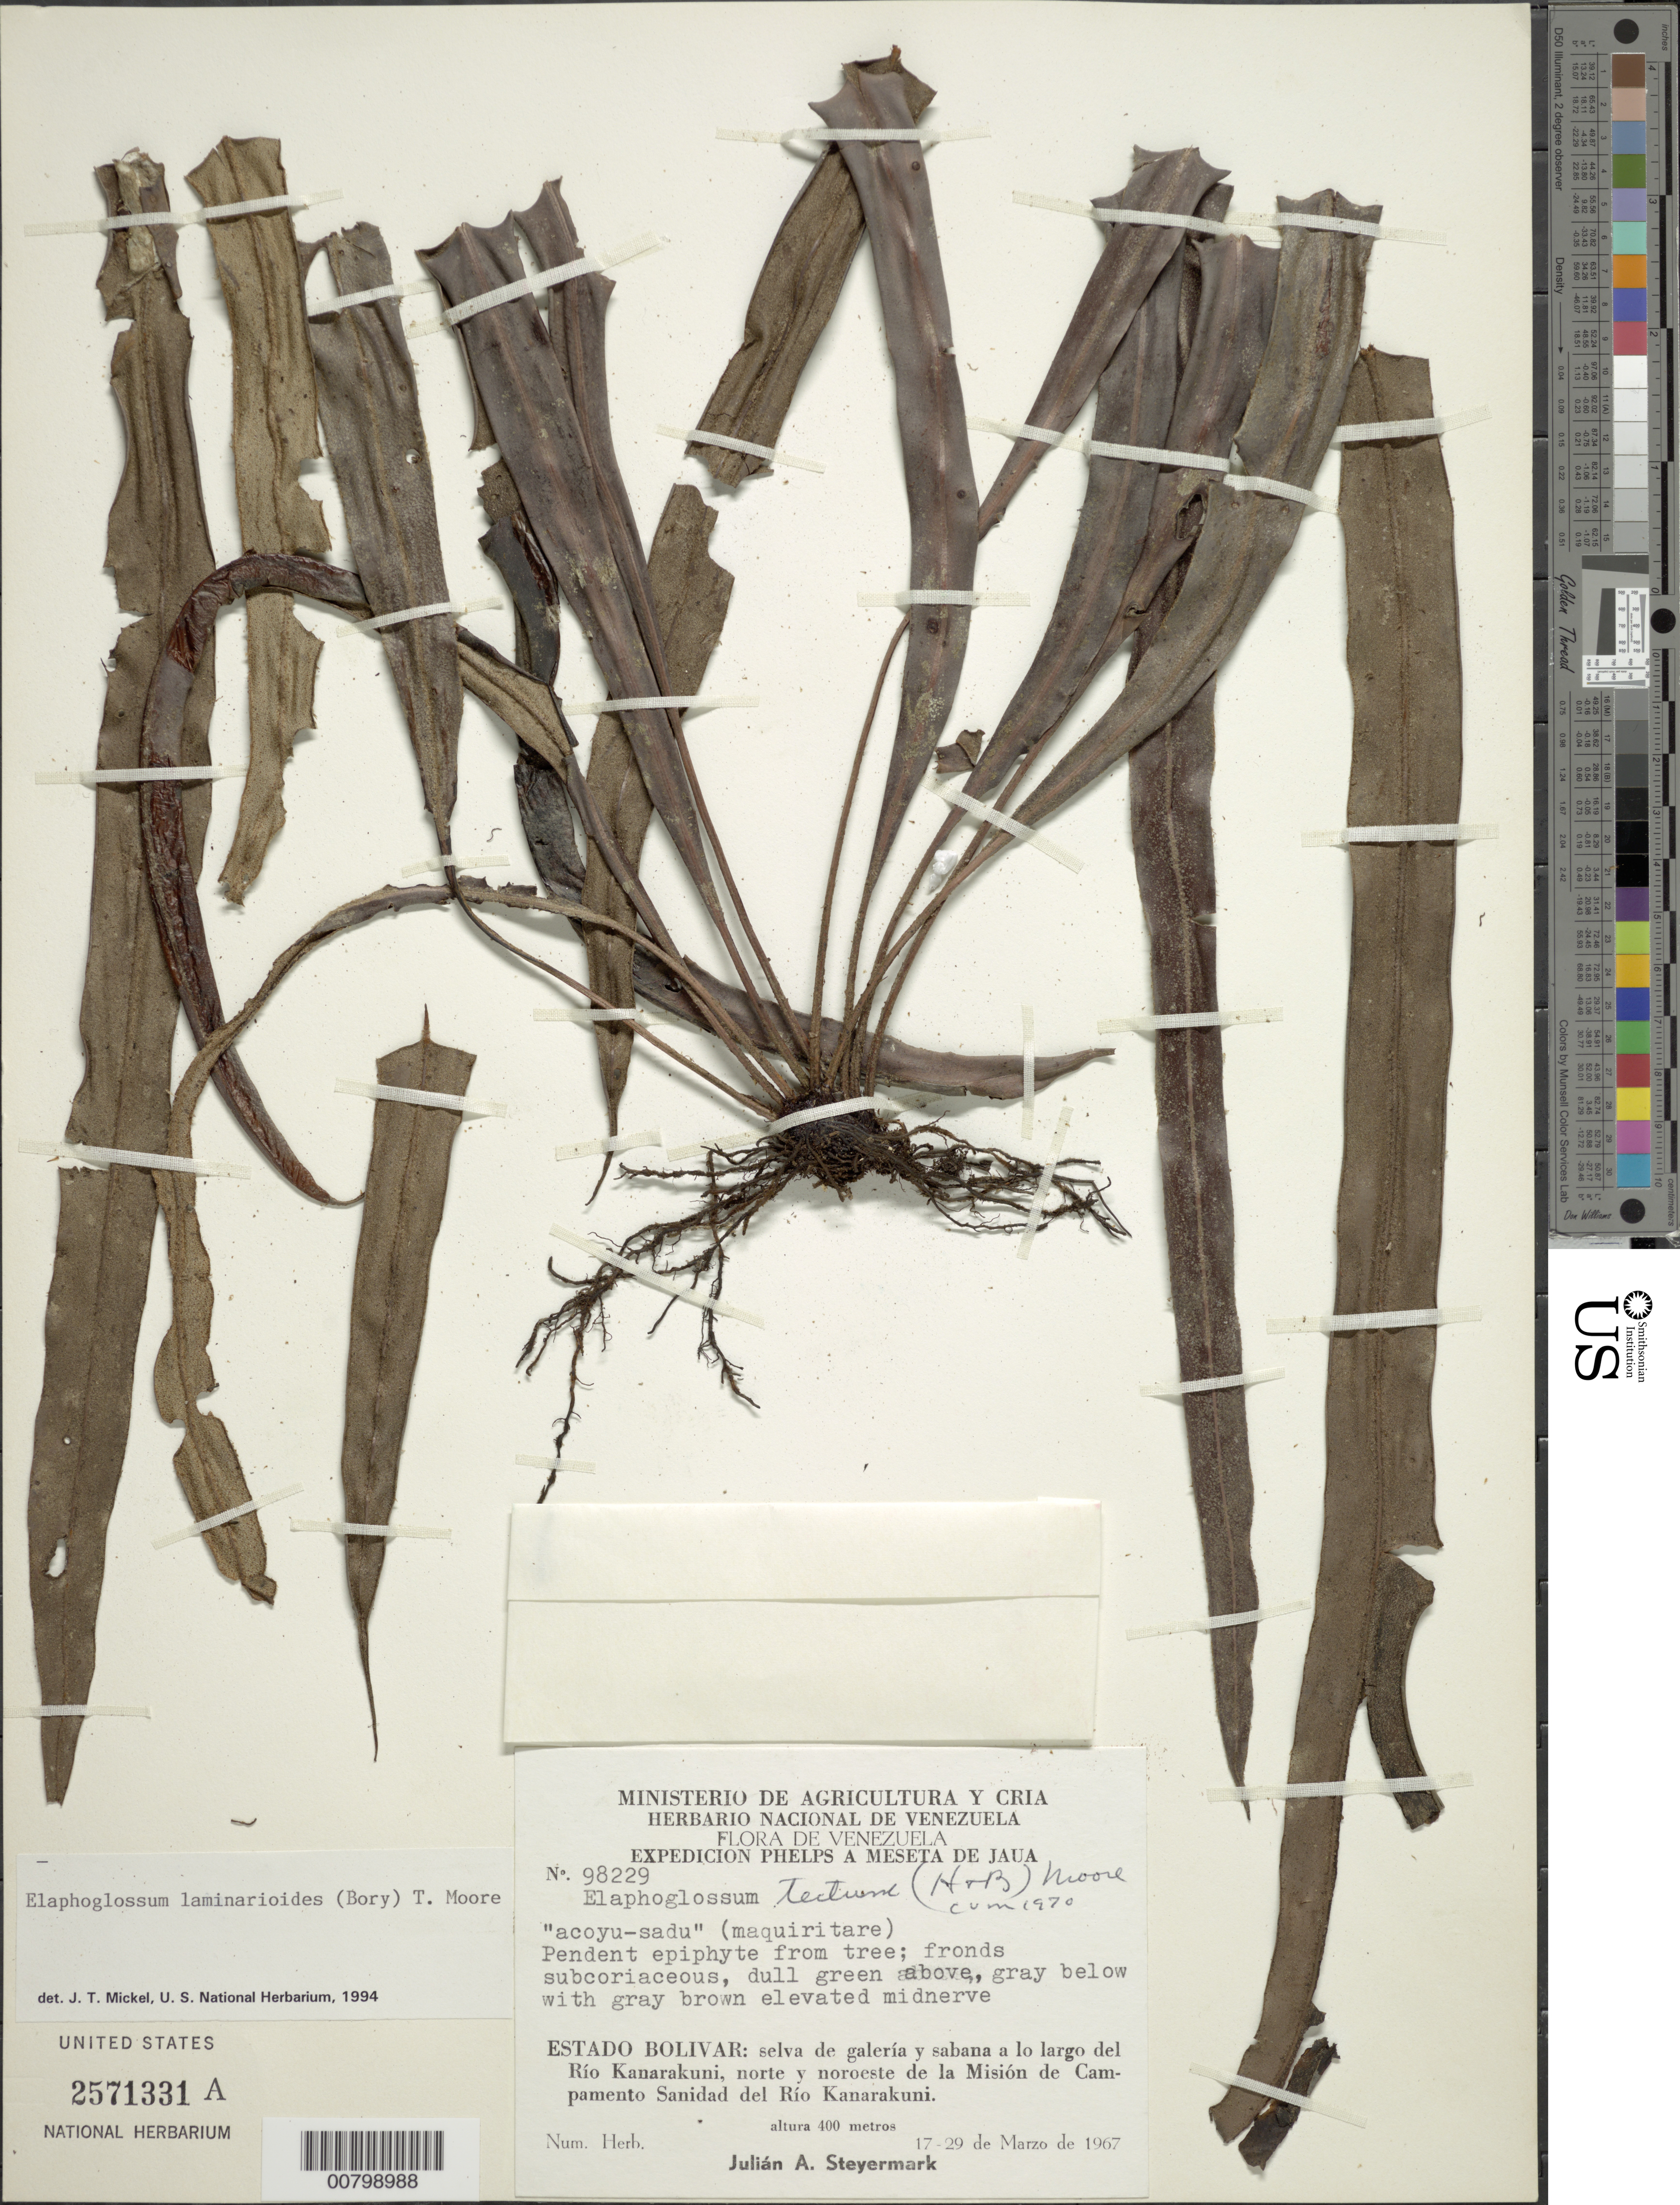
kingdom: Plantae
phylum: Tracheophyta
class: Polypodiopsida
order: Polypodiales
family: Dryopteridaceae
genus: Elaphoglossum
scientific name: Elaphoglossum laminarioides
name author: (Bory ex Fée) T. Moore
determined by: Mickel, J. T., (NY), New York Botanical Garden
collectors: J. Steyermark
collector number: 98229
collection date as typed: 17-Mar-67 to 29-Mar-67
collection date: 1967-03-17/1967-03-29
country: Venezuela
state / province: Bolívar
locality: Río Kanarakuni, N and NW of Mision de Campamento Sanidad del Río Kanarakuni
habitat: Gallery forest and savanna along river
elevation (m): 400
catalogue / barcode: US 2571331A